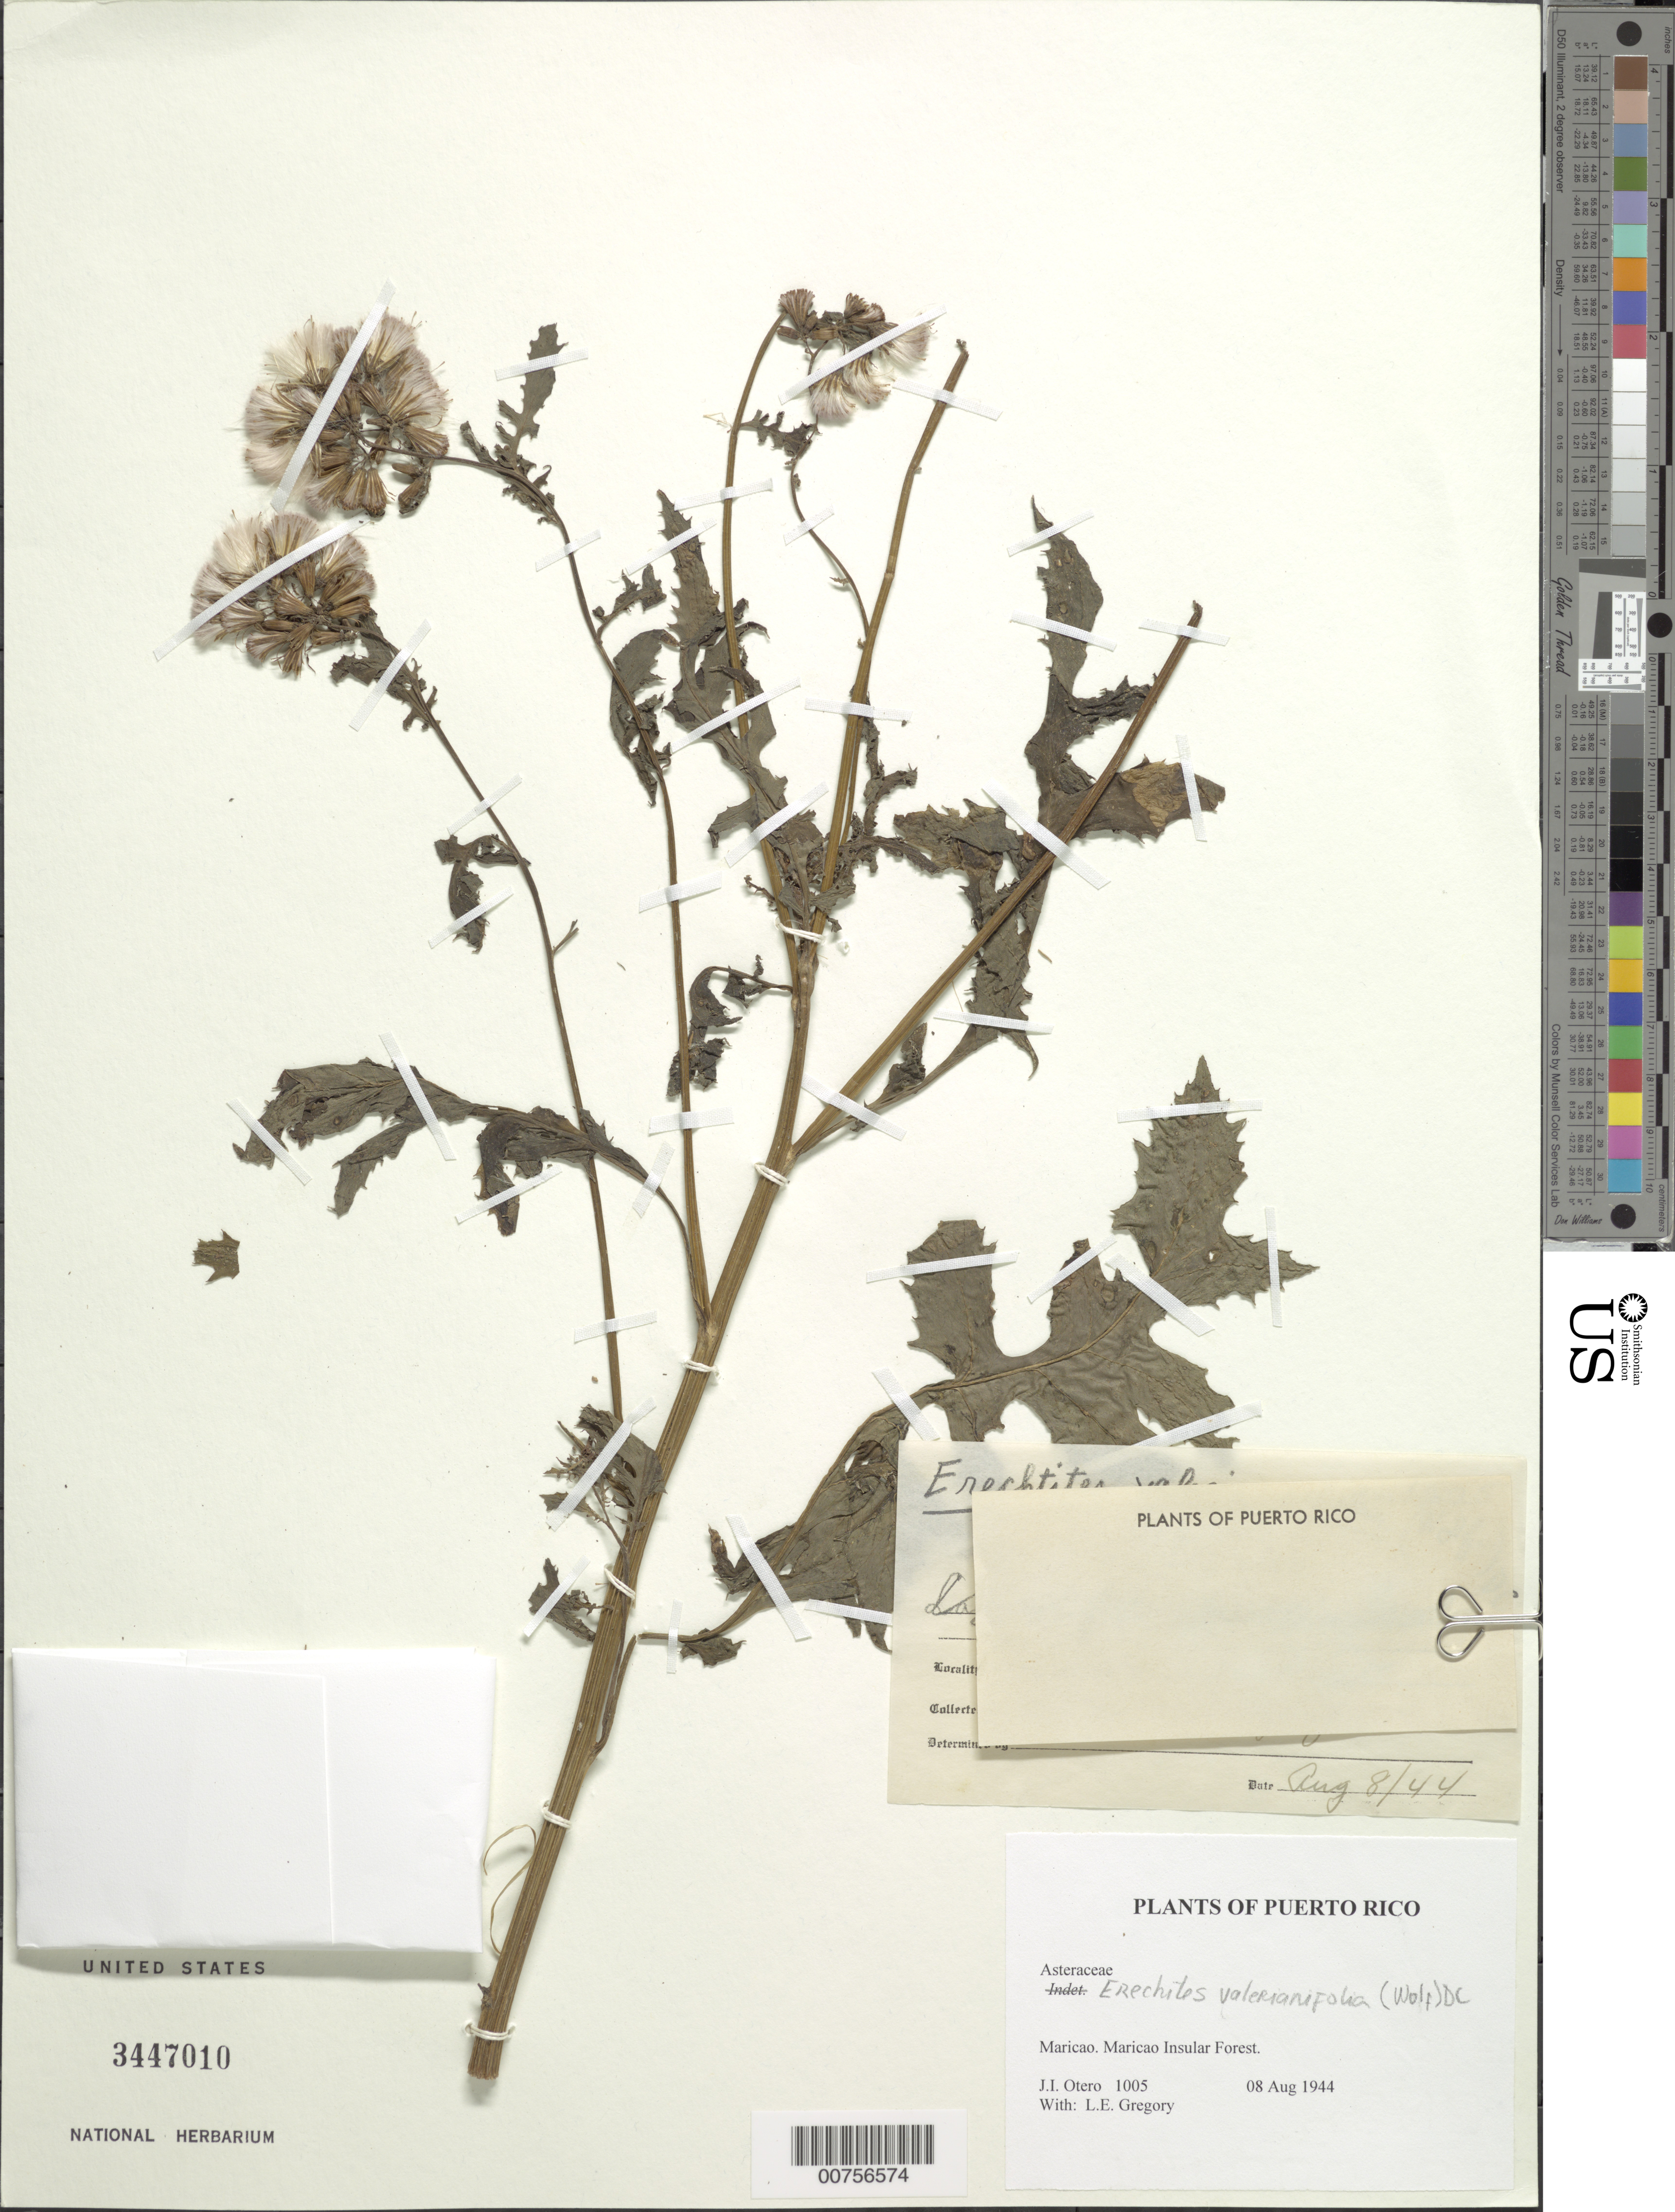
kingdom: Plantae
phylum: Tracheophyta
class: Magnoliopsida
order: Asterales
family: Asteraceae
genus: Erechtites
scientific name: Erechtites valerianifolius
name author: (Link ex Spreng.) DC.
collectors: J. Otero & L. E. Gregory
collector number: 1005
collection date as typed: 08 Aug 1944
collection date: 1944-08-08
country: Puerto Rico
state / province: Maricao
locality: Maricao. Maricao Insular Forest.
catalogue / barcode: US 3447010